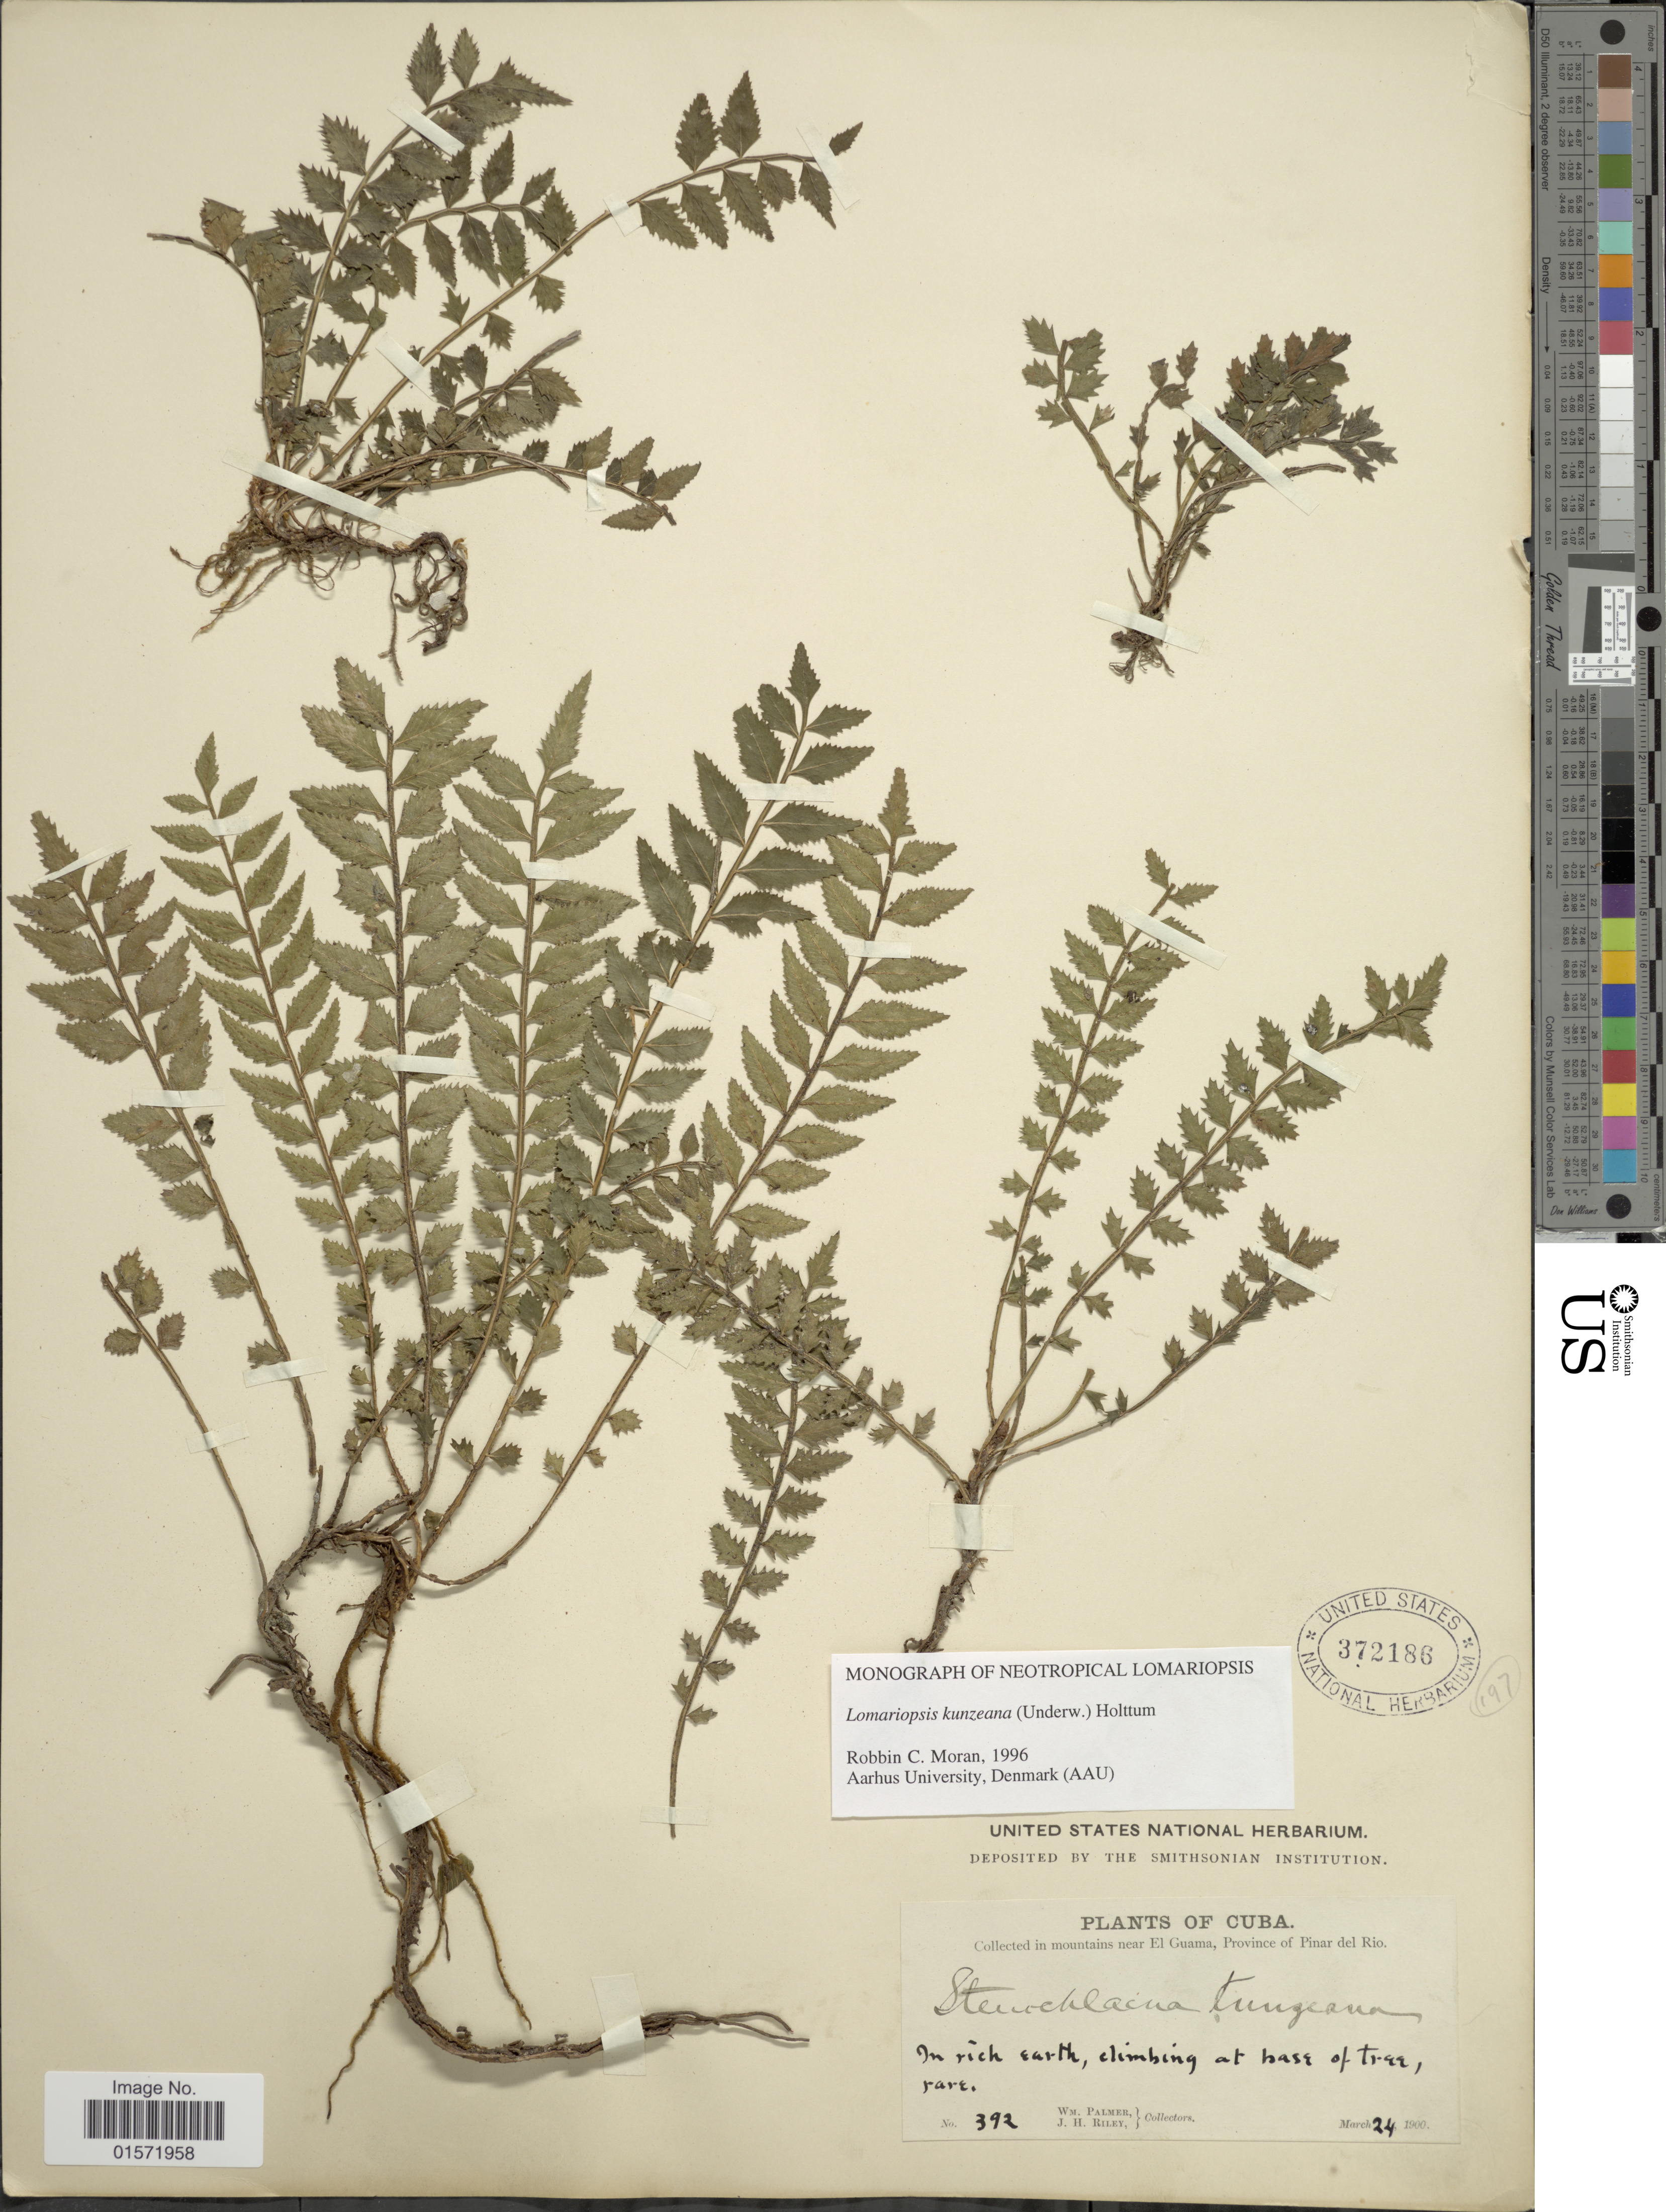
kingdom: Plantae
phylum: Tracheophyta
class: Polypodiopsida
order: Polypodiales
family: Lomariopsidaceae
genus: Lomariopsis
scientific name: Lomariopsis kunzeana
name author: (Underw.) Holttum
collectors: W. Palmer & J. H. Riley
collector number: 392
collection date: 1900-03-24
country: Cuba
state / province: Pinar del Río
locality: In mountains near El Guama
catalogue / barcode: US 372186